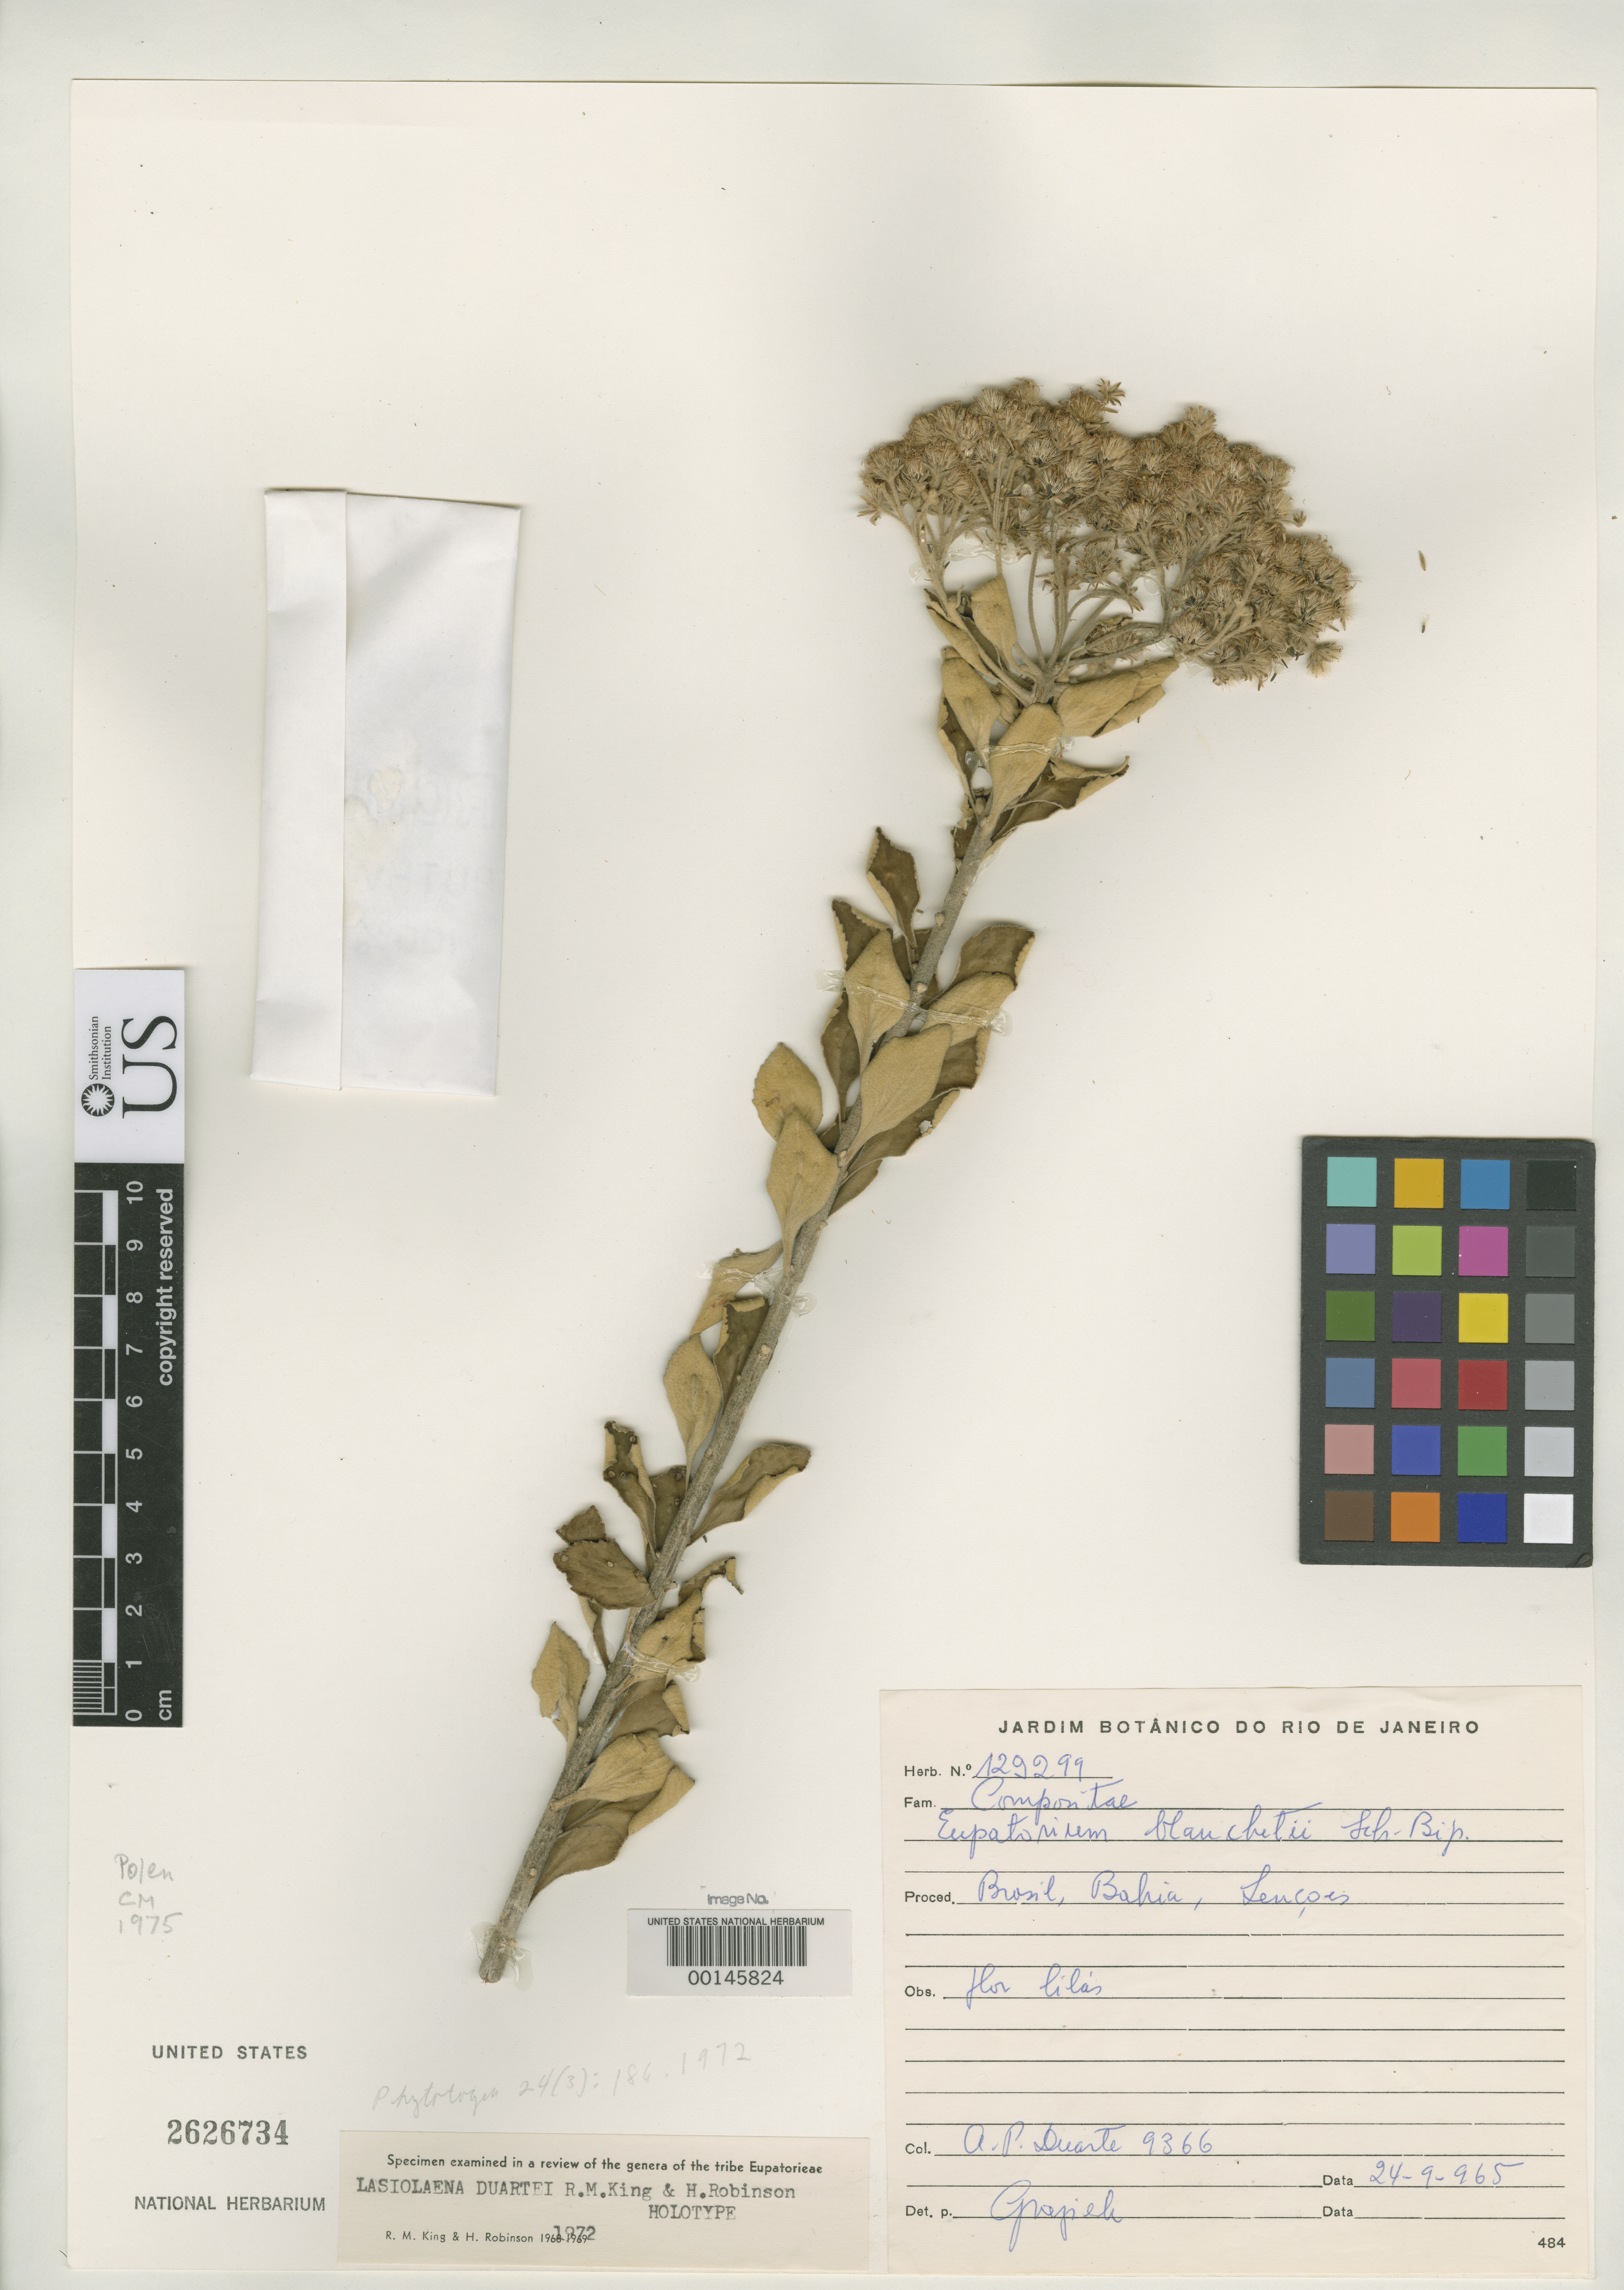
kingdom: Plantae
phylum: Tracheophyta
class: Magnoliopsida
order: Asterales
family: Asteraceae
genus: Lasiolaena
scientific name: Lasiolaena duartei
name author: R.M. King & H. Rob.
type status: Holotype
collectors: A. P. Duarte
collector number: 9366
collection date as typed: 24 Sep 1965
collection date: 1965-09-24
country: Brazil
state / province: Bahia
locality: Sencoes.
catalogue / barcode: US 2626734